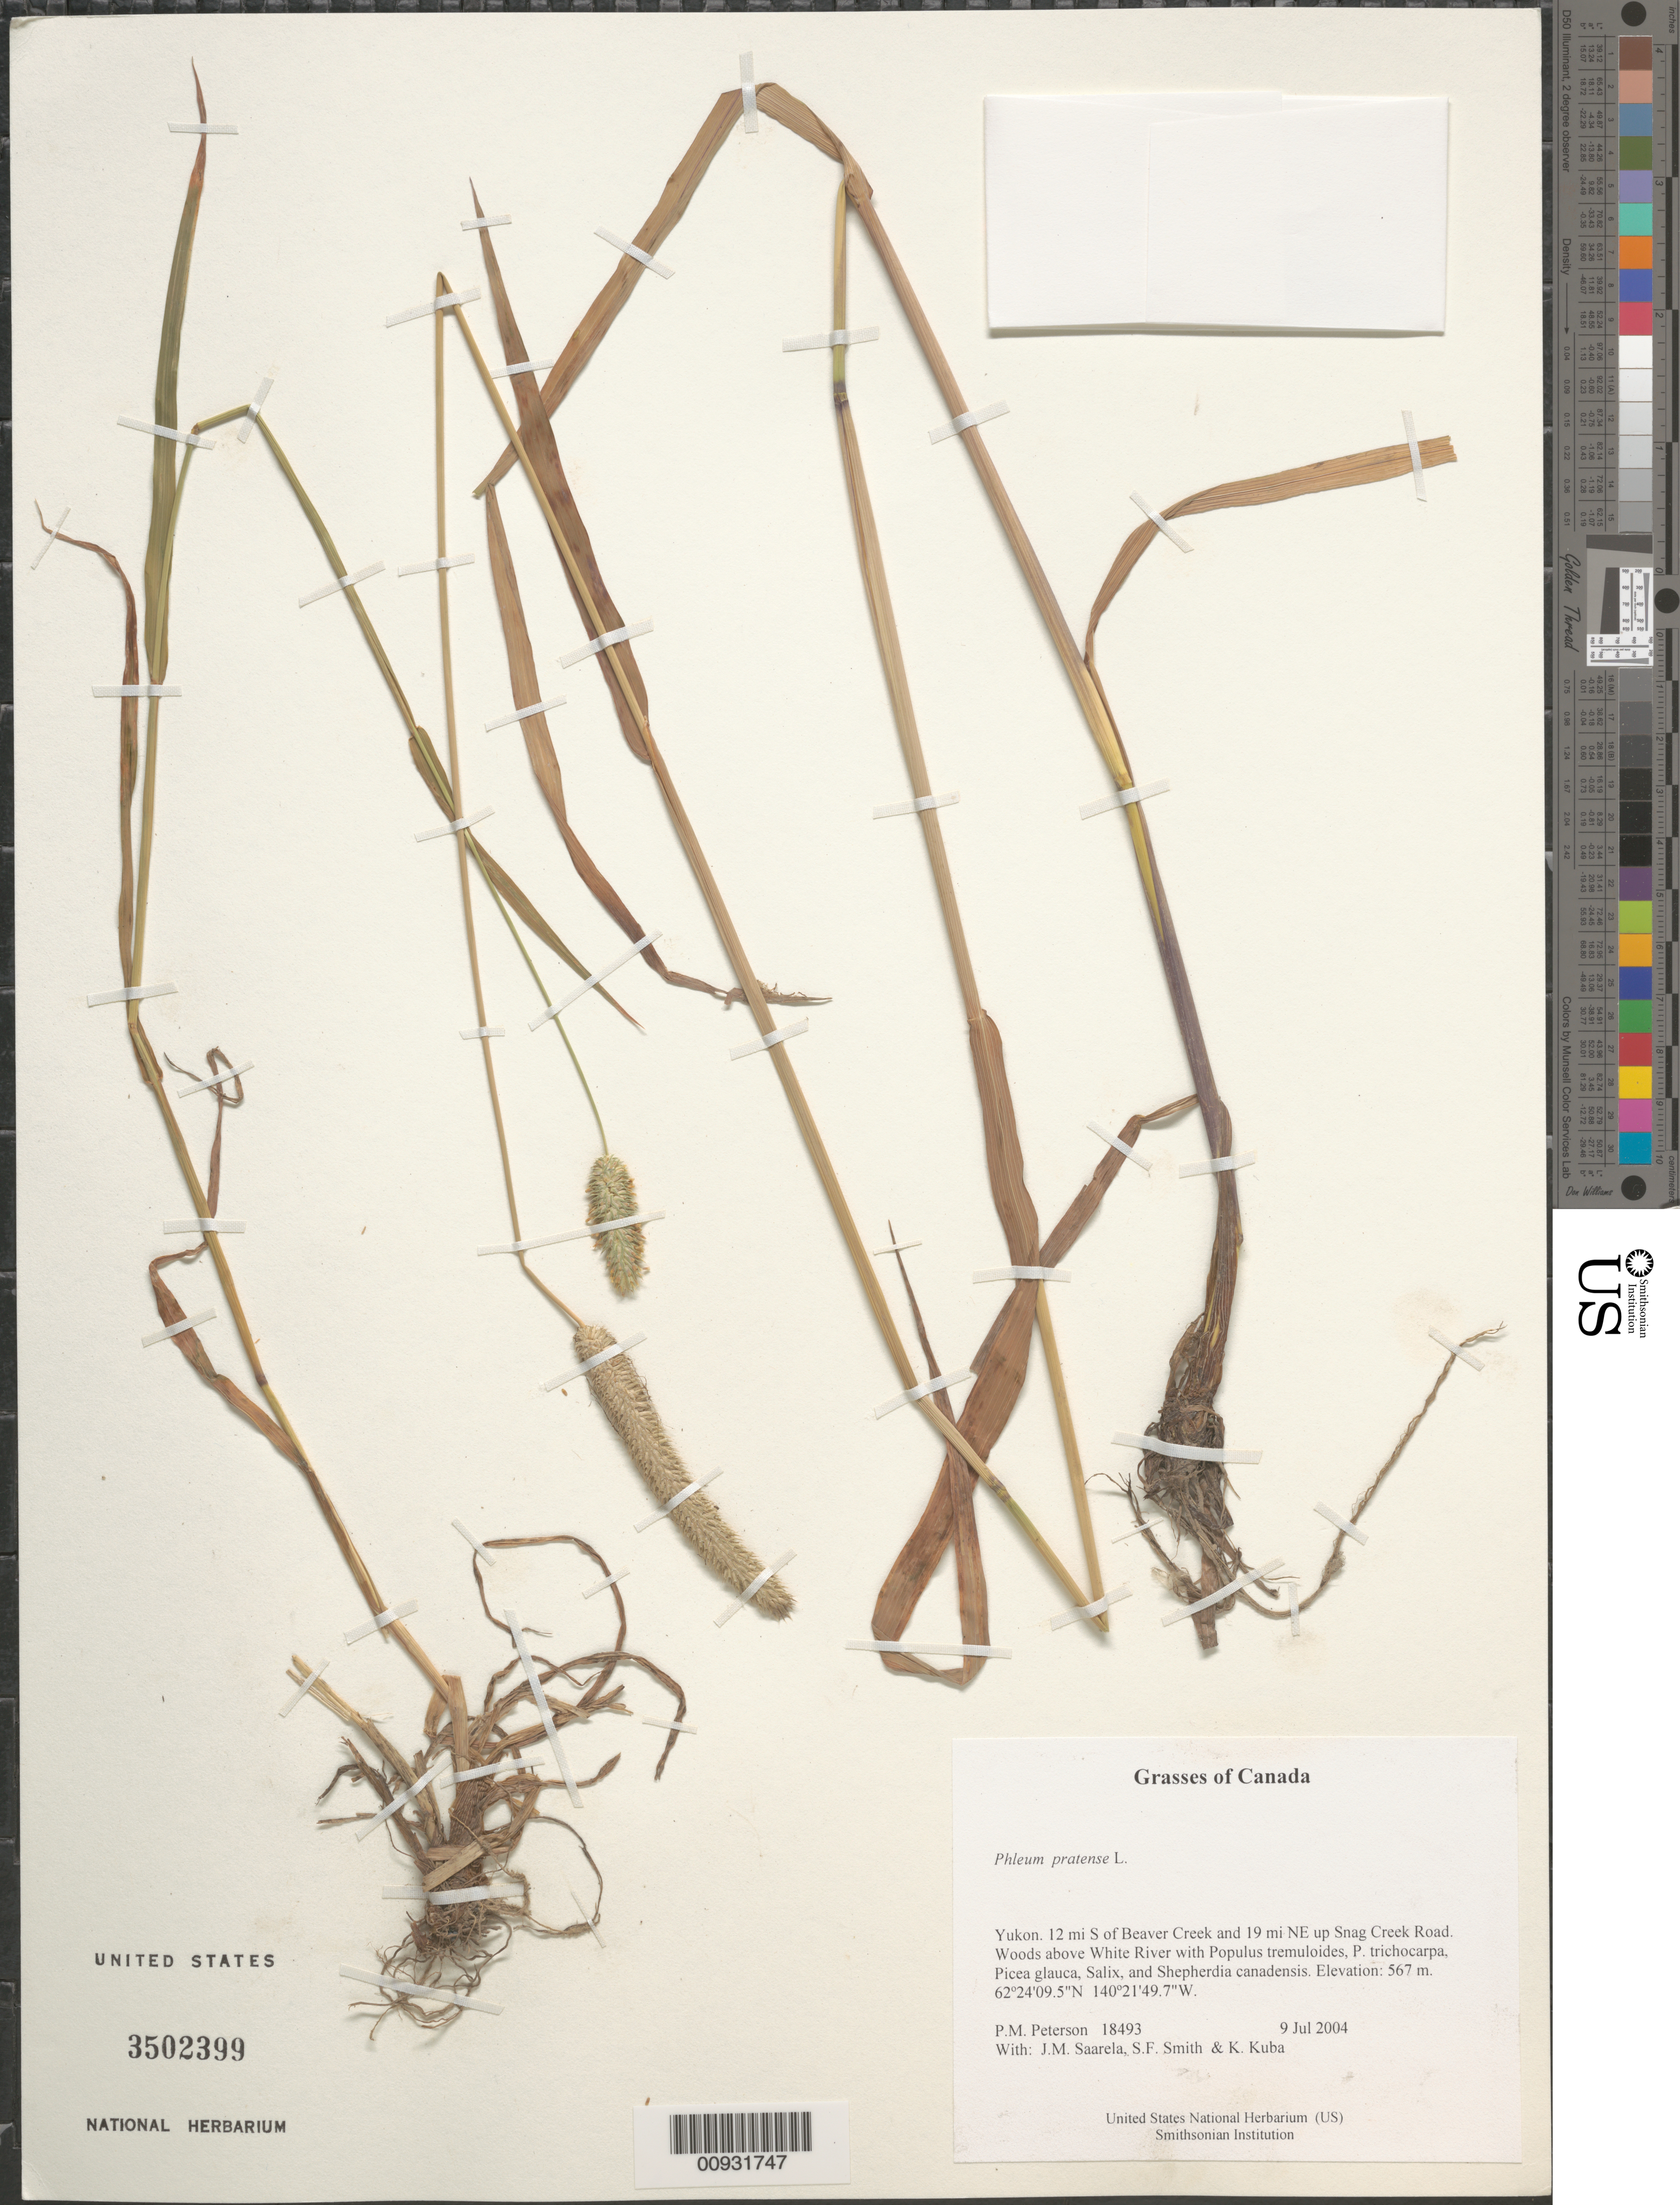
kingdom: Plantae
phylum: Tracheophyta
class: Liliopsida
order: Poales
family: Poaceae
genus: Phleum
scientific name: Phleum pratense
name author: L.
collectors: P. M. Peterson, J. Saarela, S.F. Smith & K. Kuba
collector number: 18493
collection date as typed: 09 Jul 2004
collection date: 2004-07-09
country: Canada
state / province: Yukon Territory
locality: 12 mi S of Beaver Creek and 19 mi NE up Snag Creek Road. Woods above White River with Populus tremuloides, P. trichocarpa, Picea glauca, Salix, and Shepherdia canadensis.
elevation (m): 567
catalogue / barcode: US 3502399